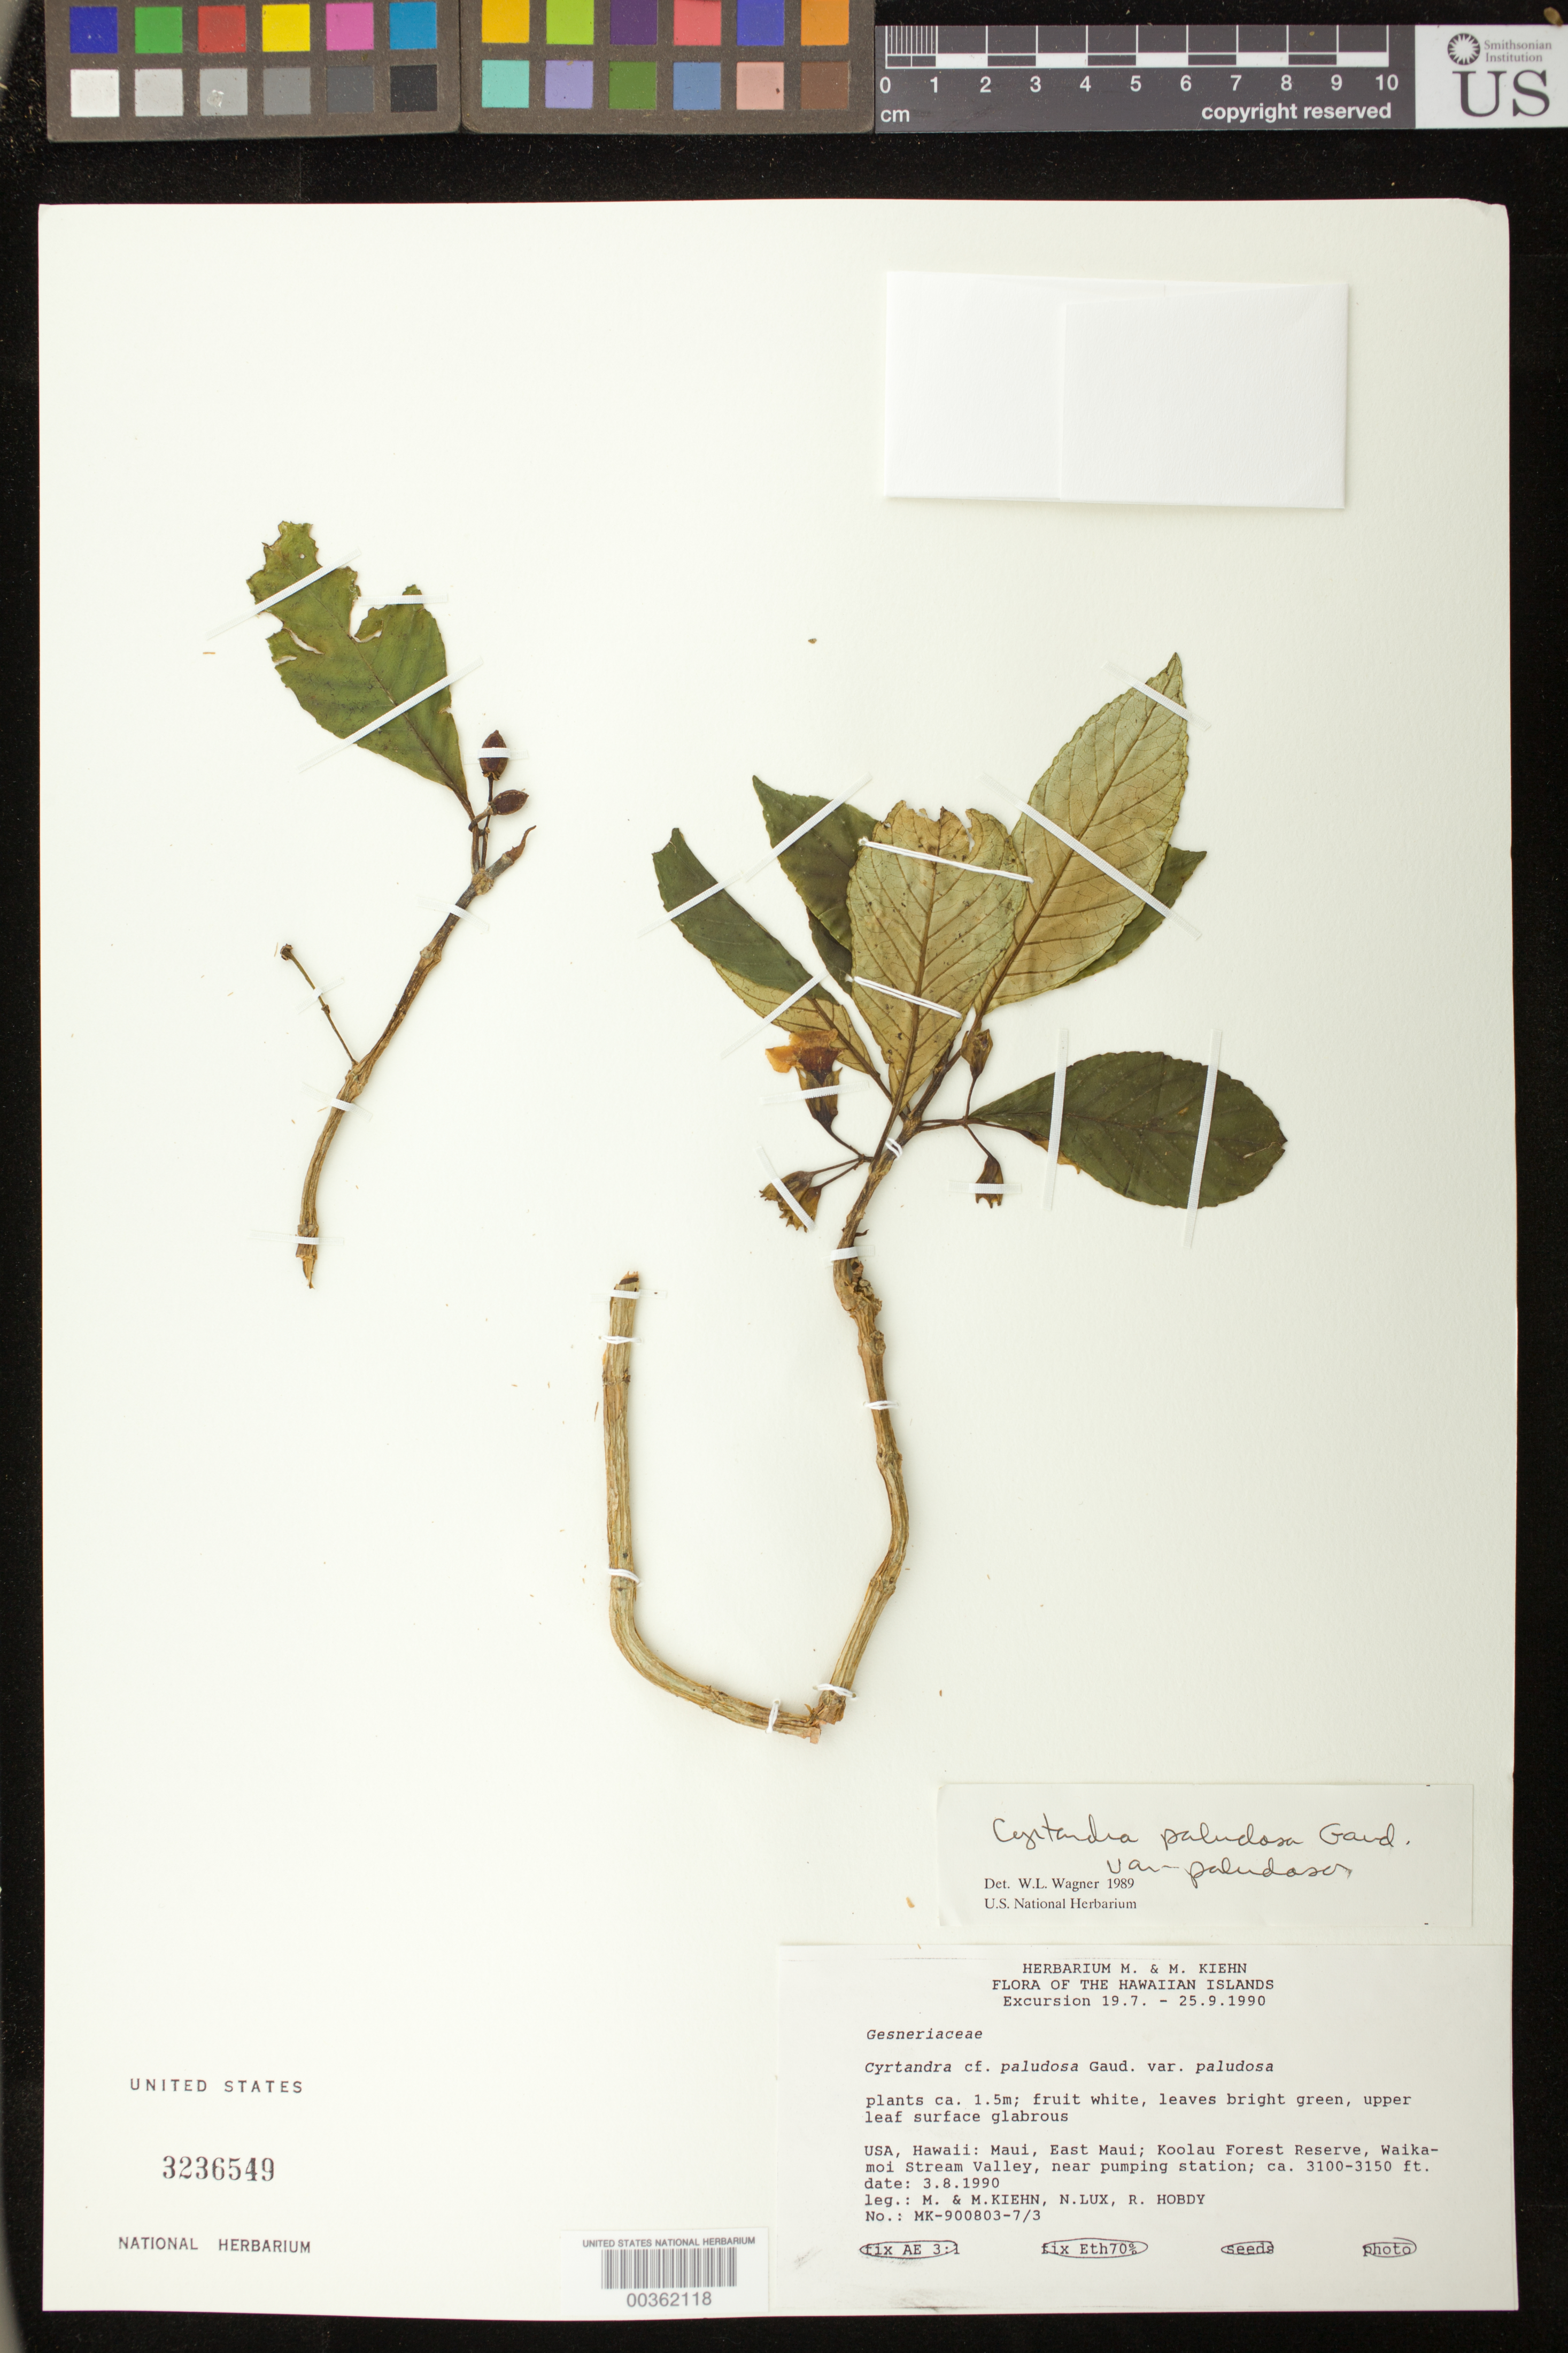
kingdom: Plantae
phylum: Tracheophyta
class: Magnoliopsida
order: Lamiales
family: Gesneriaceae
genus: Cyrtandra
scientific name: Cyrtandra paludosa var. paludosa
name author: Gaudich.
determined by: Wagner, W. L., (BOT), Smithsonian Institution - National Museum of Natural History (UNITED STATES)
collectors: M. Kiehn, N. Lux & R. Hobdy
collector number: MK- 900803 -7/3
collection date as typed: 03 Aug 1990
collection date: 1990-08-03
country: United States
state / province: Hawaii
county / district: Maui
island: Maui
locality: East maui; Koolau forest reserve, waikamoi stream valley, near pumping station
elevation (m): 945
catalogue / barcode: US 3236549